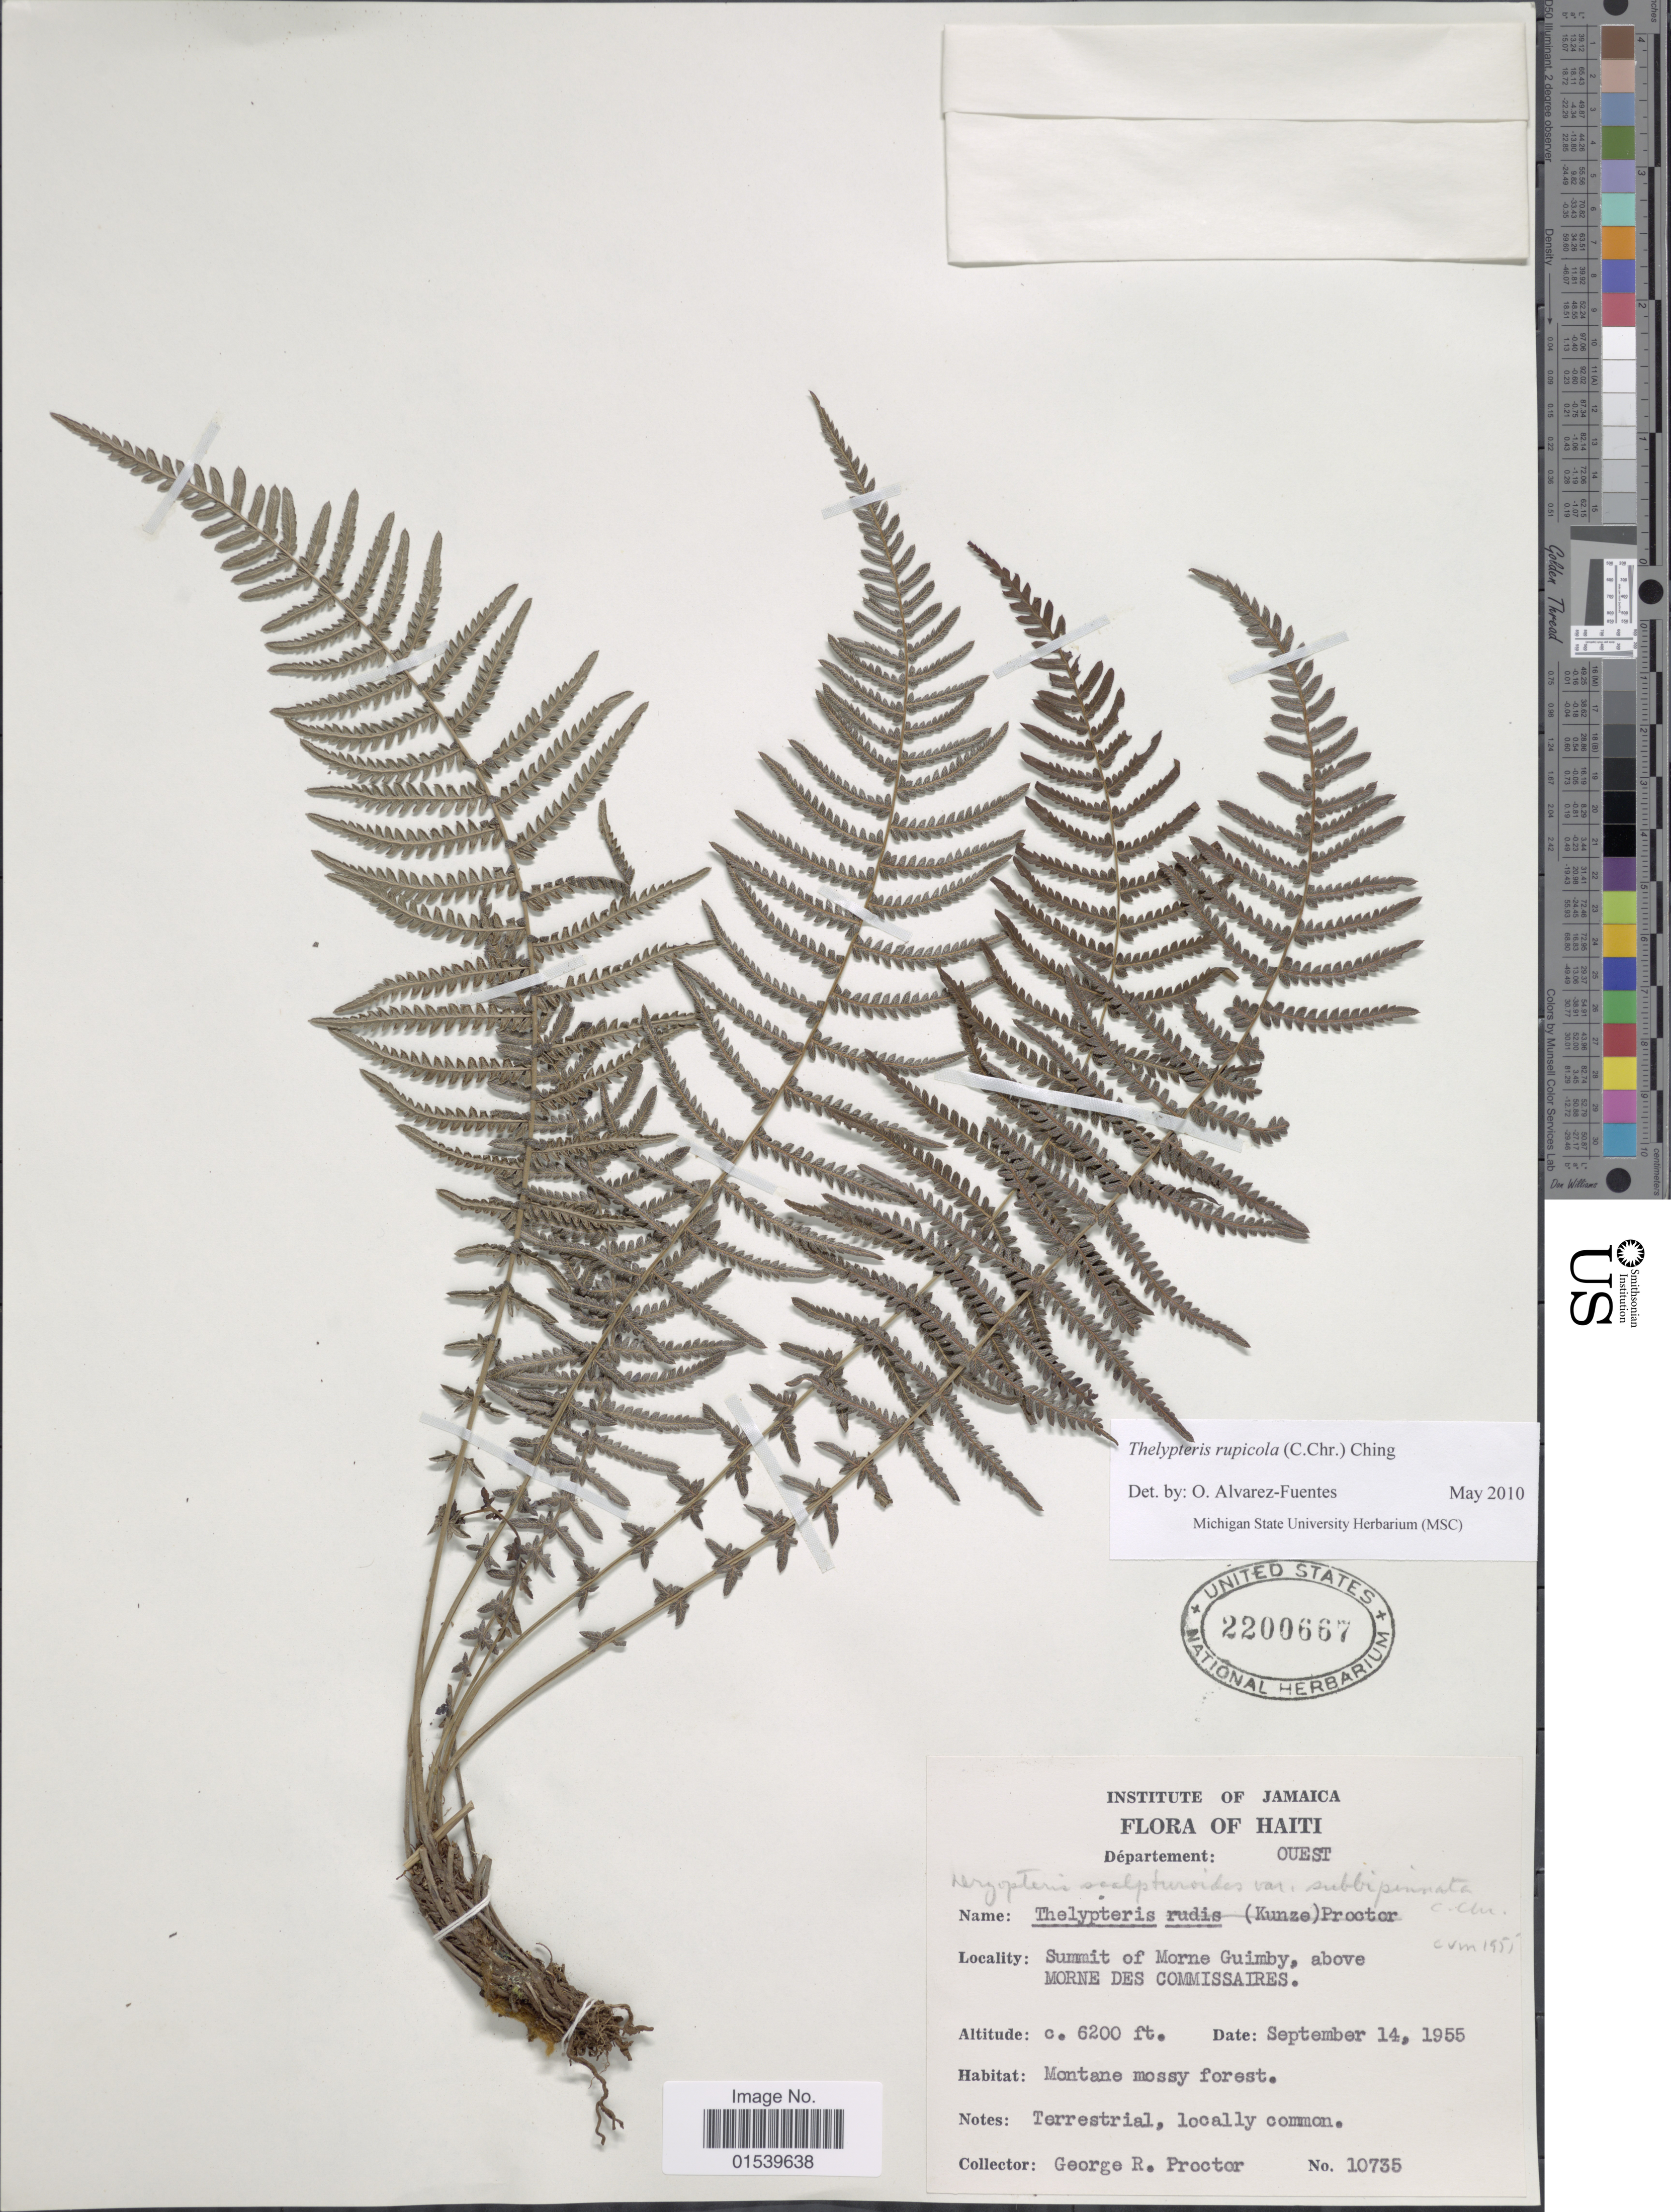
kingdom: Plantae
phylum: Tracheophyta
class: Polypodiopsida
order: Polypodiales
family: Thelypteridaceae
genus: Amauropelta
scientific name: Amauropelta rupicola (C. Chr.) comb. nov., ined 2015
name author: (C. Chr.)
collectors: G. R. Proctor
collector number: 10735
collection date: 1955-09-14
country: Haiti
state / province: Ouest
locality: Department Ouest, summit of Morne Guimby, above Morne des Commissaires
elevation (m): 1890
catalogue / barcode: US 2200667